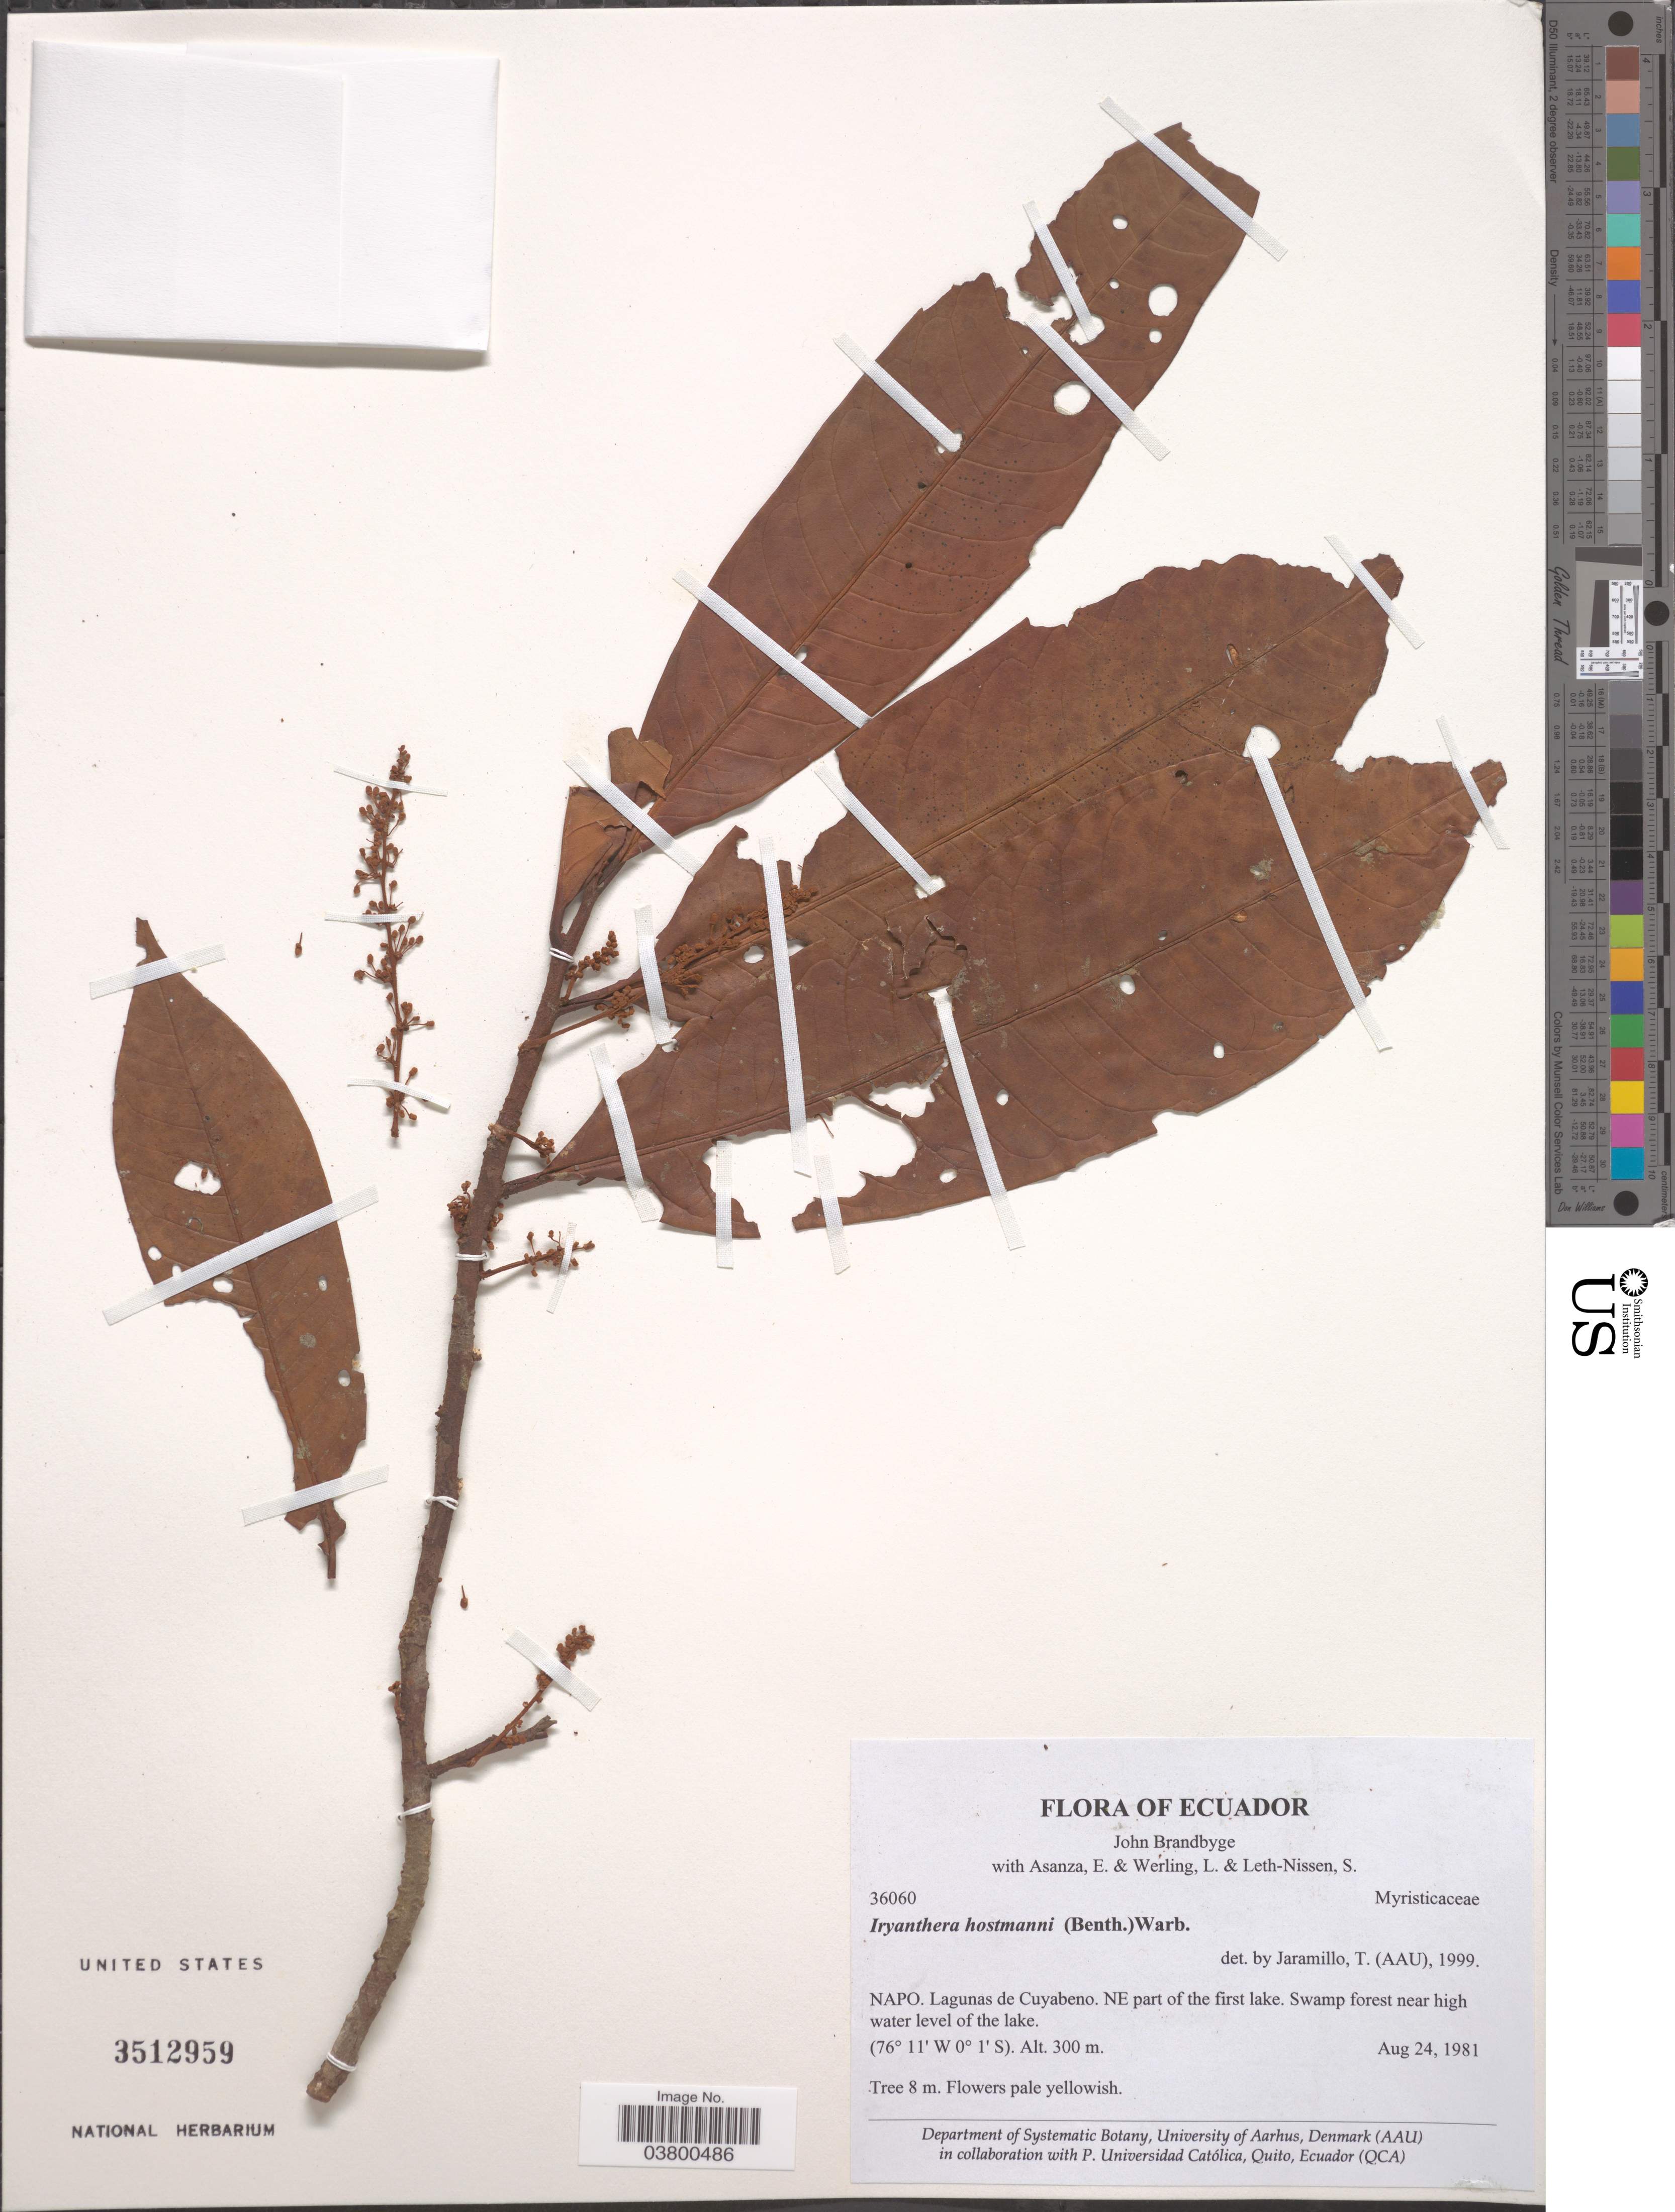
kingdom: Plantae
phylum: Tracheophyta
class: Magnoliopsida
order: Magnoliales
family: Myristicaceae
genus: Iryanthera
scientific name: Iryanthera hostmannii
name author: (Benth.) Warb.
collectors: J. Brandbyge, E. Asanza, L. Werling & S. Leth-Nissen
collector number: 36060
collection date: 1981-08-24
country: Ecuador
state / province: Napo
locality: Lagunas de Cuyabeno. NE part of the first lake. Swamp forest near high water level of the lake.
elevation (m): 300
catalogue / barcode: US 3512959